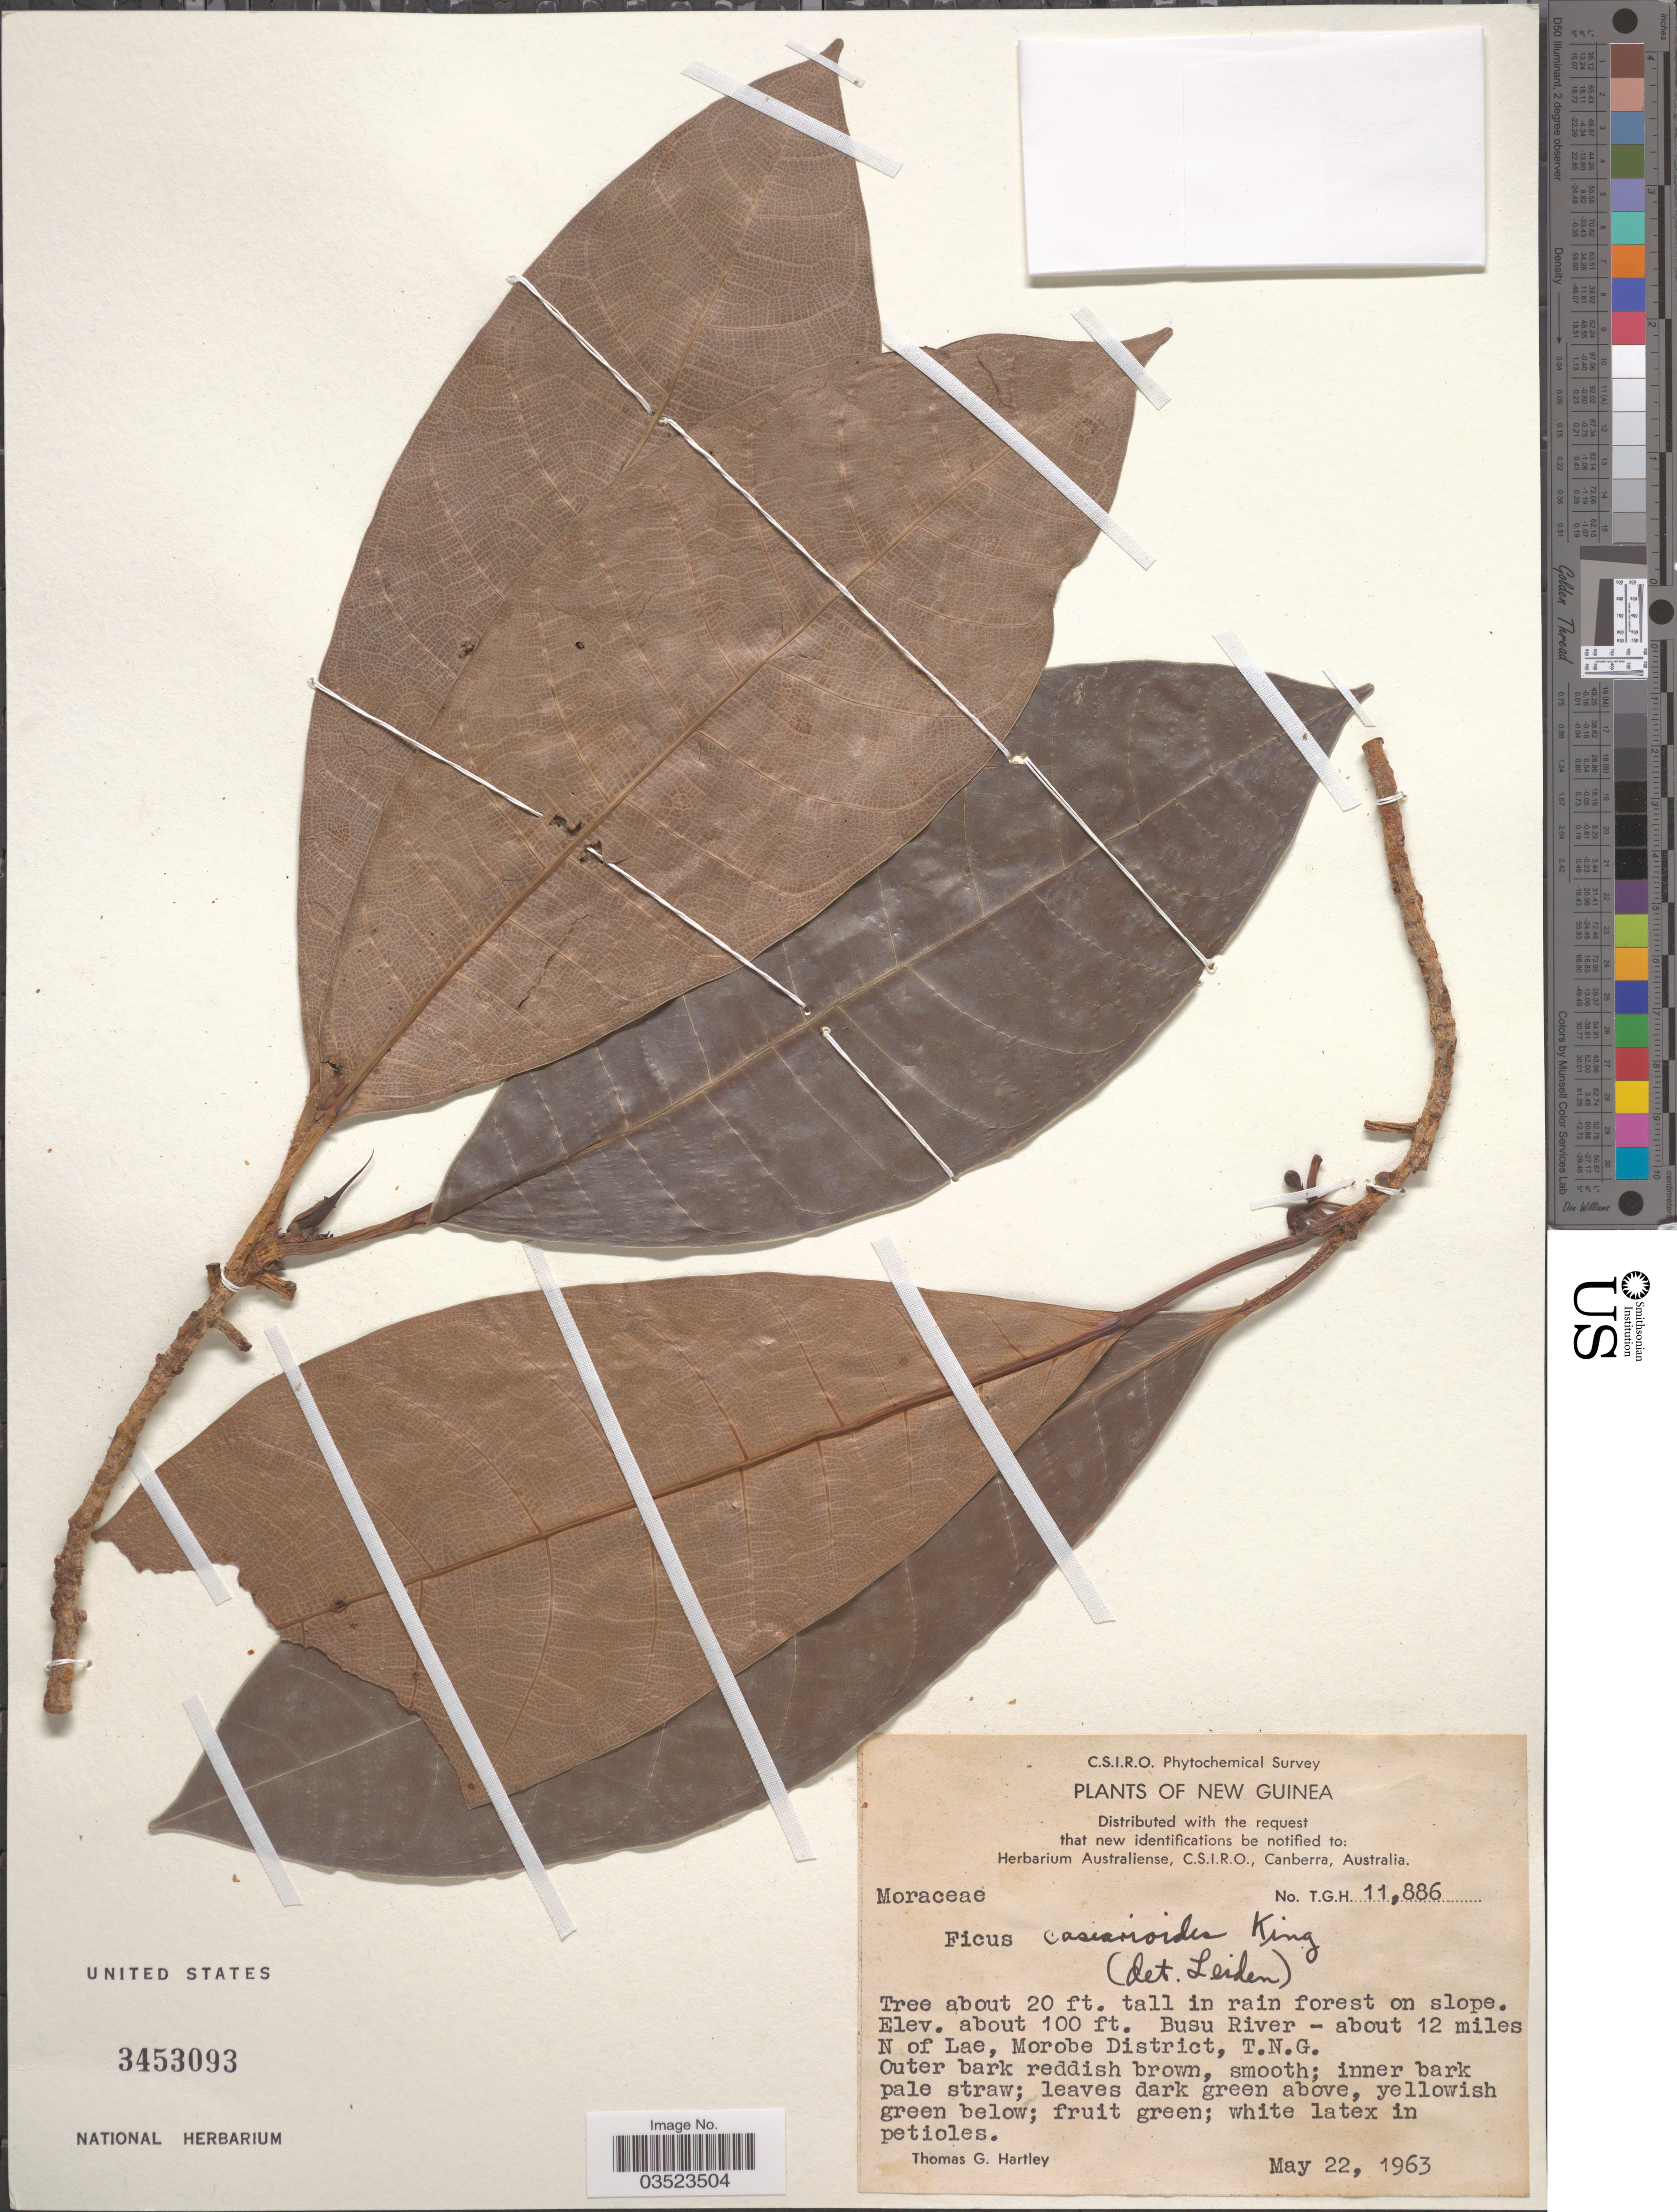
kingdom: Plantae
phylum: Tracheophyta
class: Magnoliopsida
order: Rosales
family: Moraceae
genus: Ficus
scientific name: Ficus casearioides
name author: King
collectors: T. G. Hartley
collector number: T.G.H.11886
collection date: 1963-05-22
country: Papua New Guinea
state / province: Morobe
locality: New Guinea. Busu River - about 12 miles N of Lae, Morobe District, T.N.G.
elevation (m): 30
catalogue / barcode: US 3453093